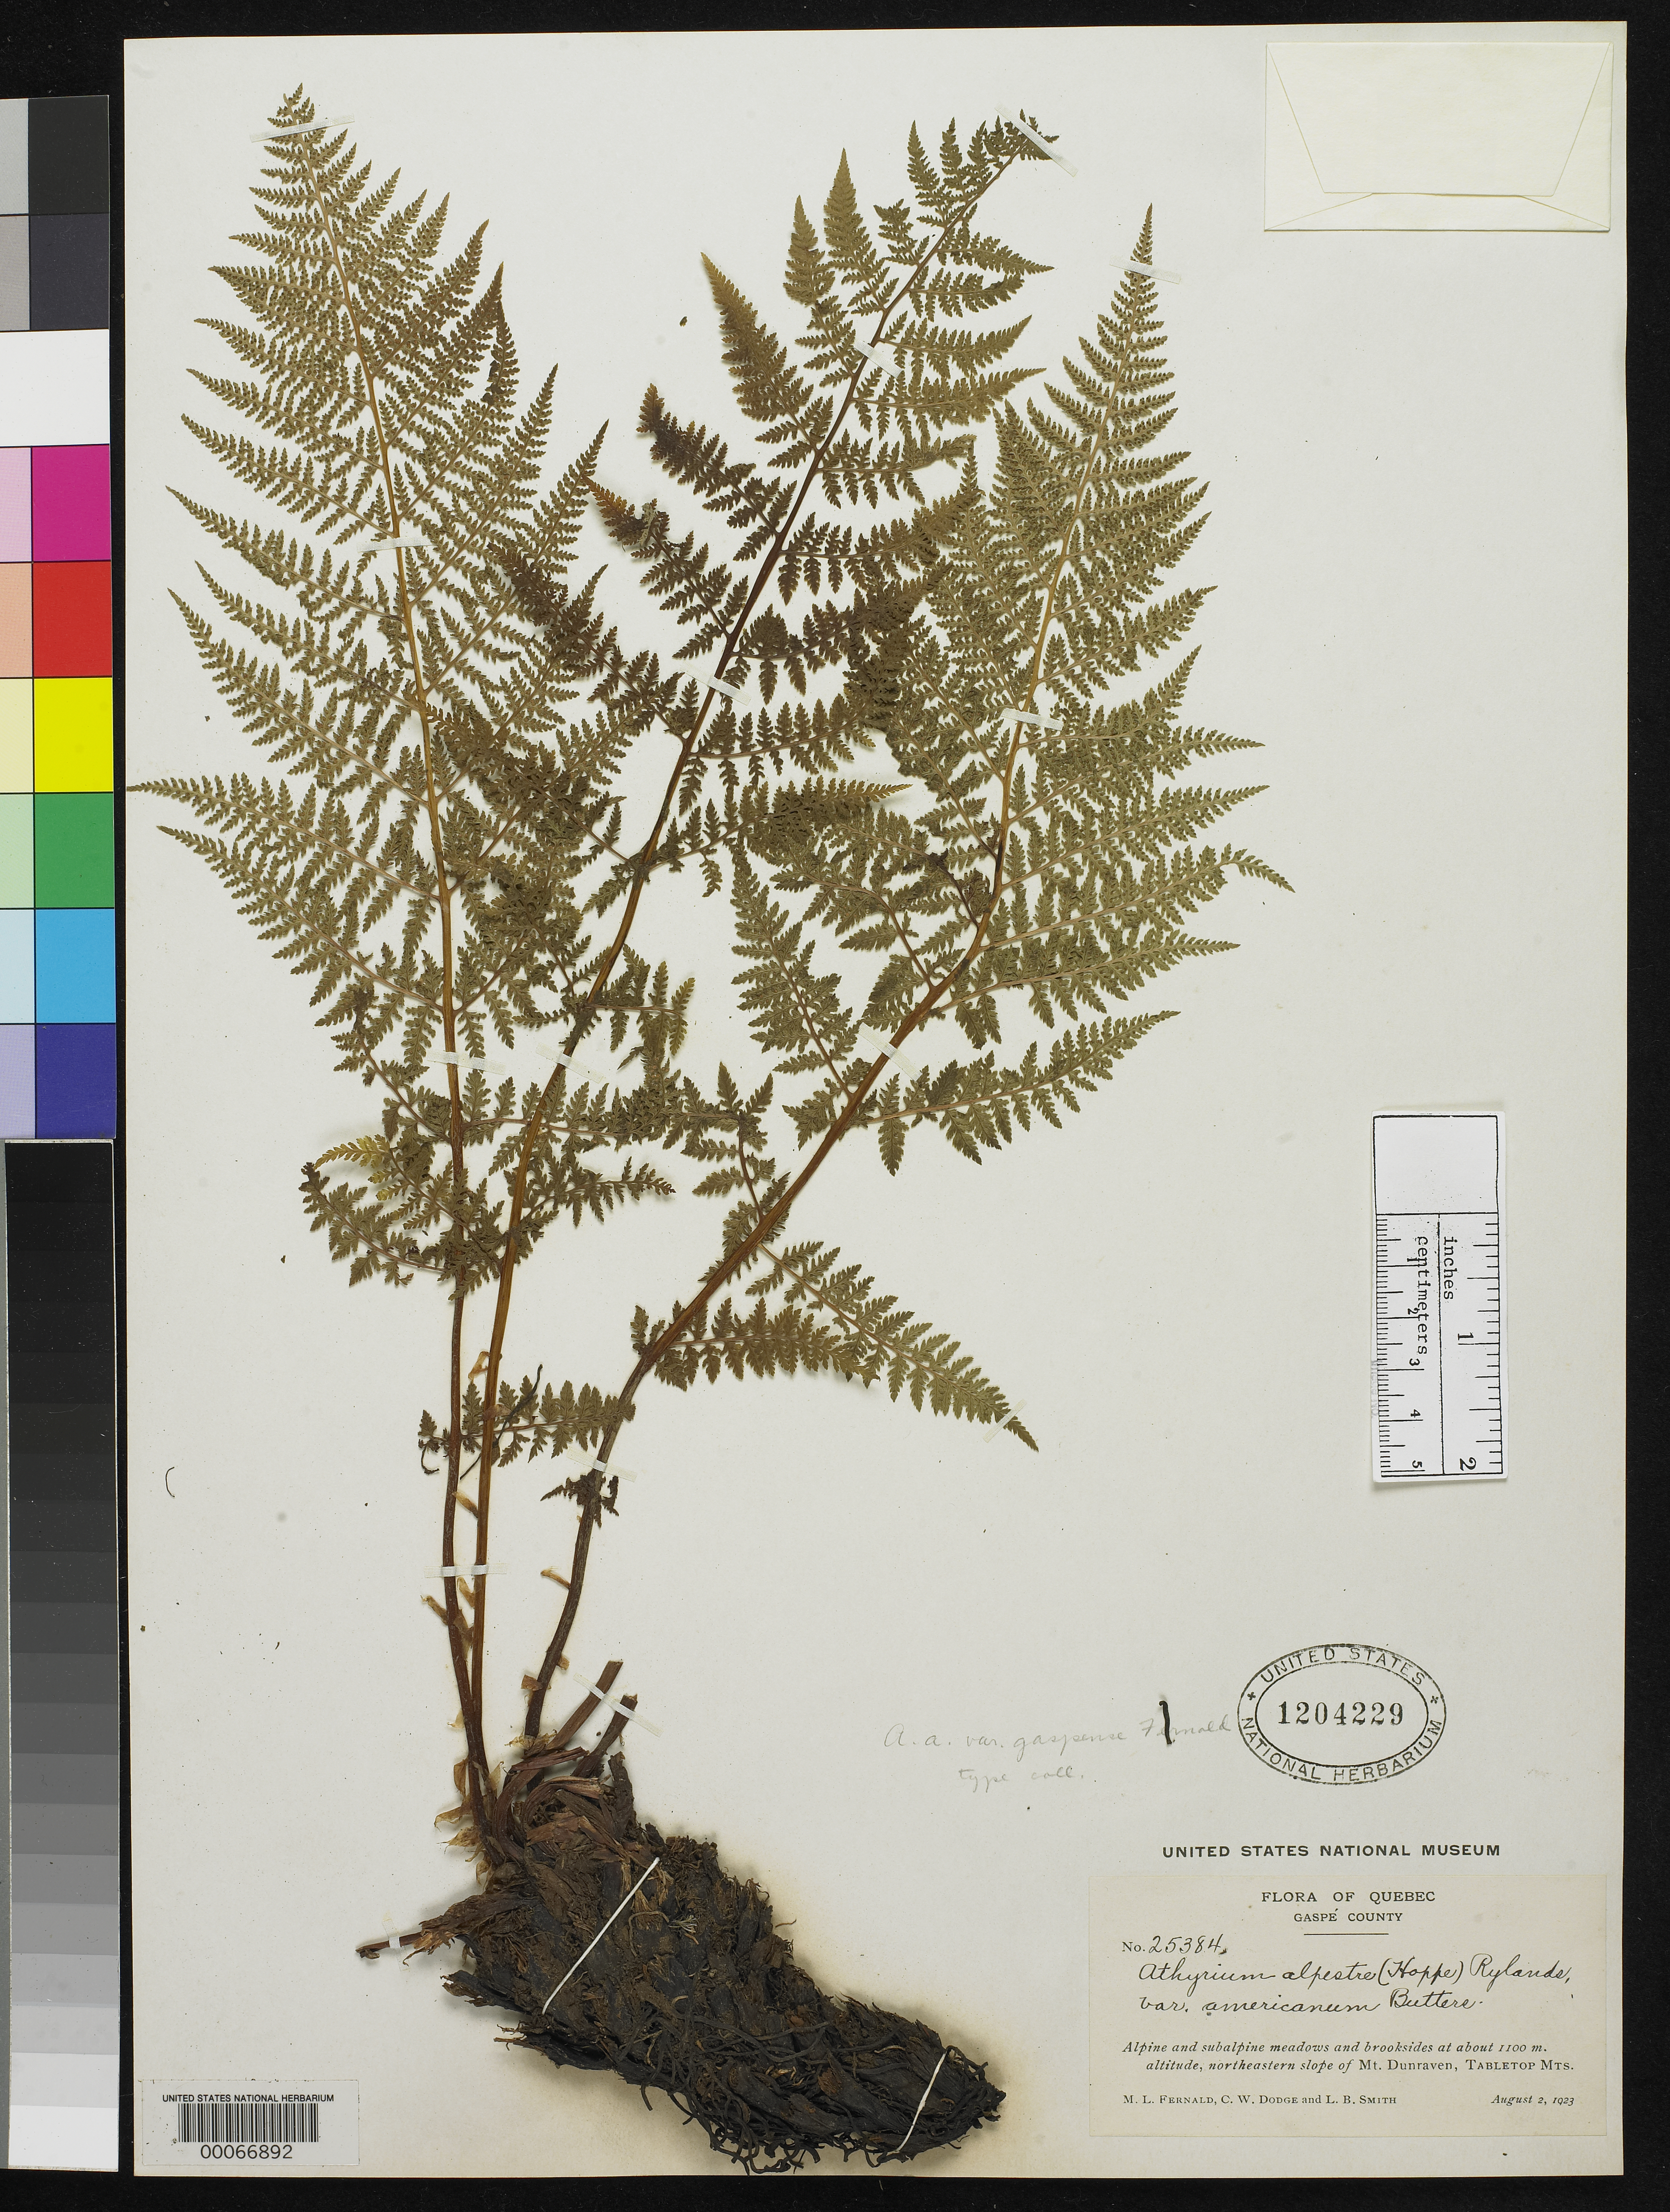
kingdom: Plantae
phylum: Tracheophyta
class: Polypodiopsida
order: Polypodiales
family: Athyriaceae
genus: Athyrium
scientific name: Athyrium alpestre var. gaspence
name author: Fernald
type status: Type Collection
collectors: M. L. Fernald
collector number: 25384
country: Canada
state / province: Quebec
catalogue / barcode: US 1204229